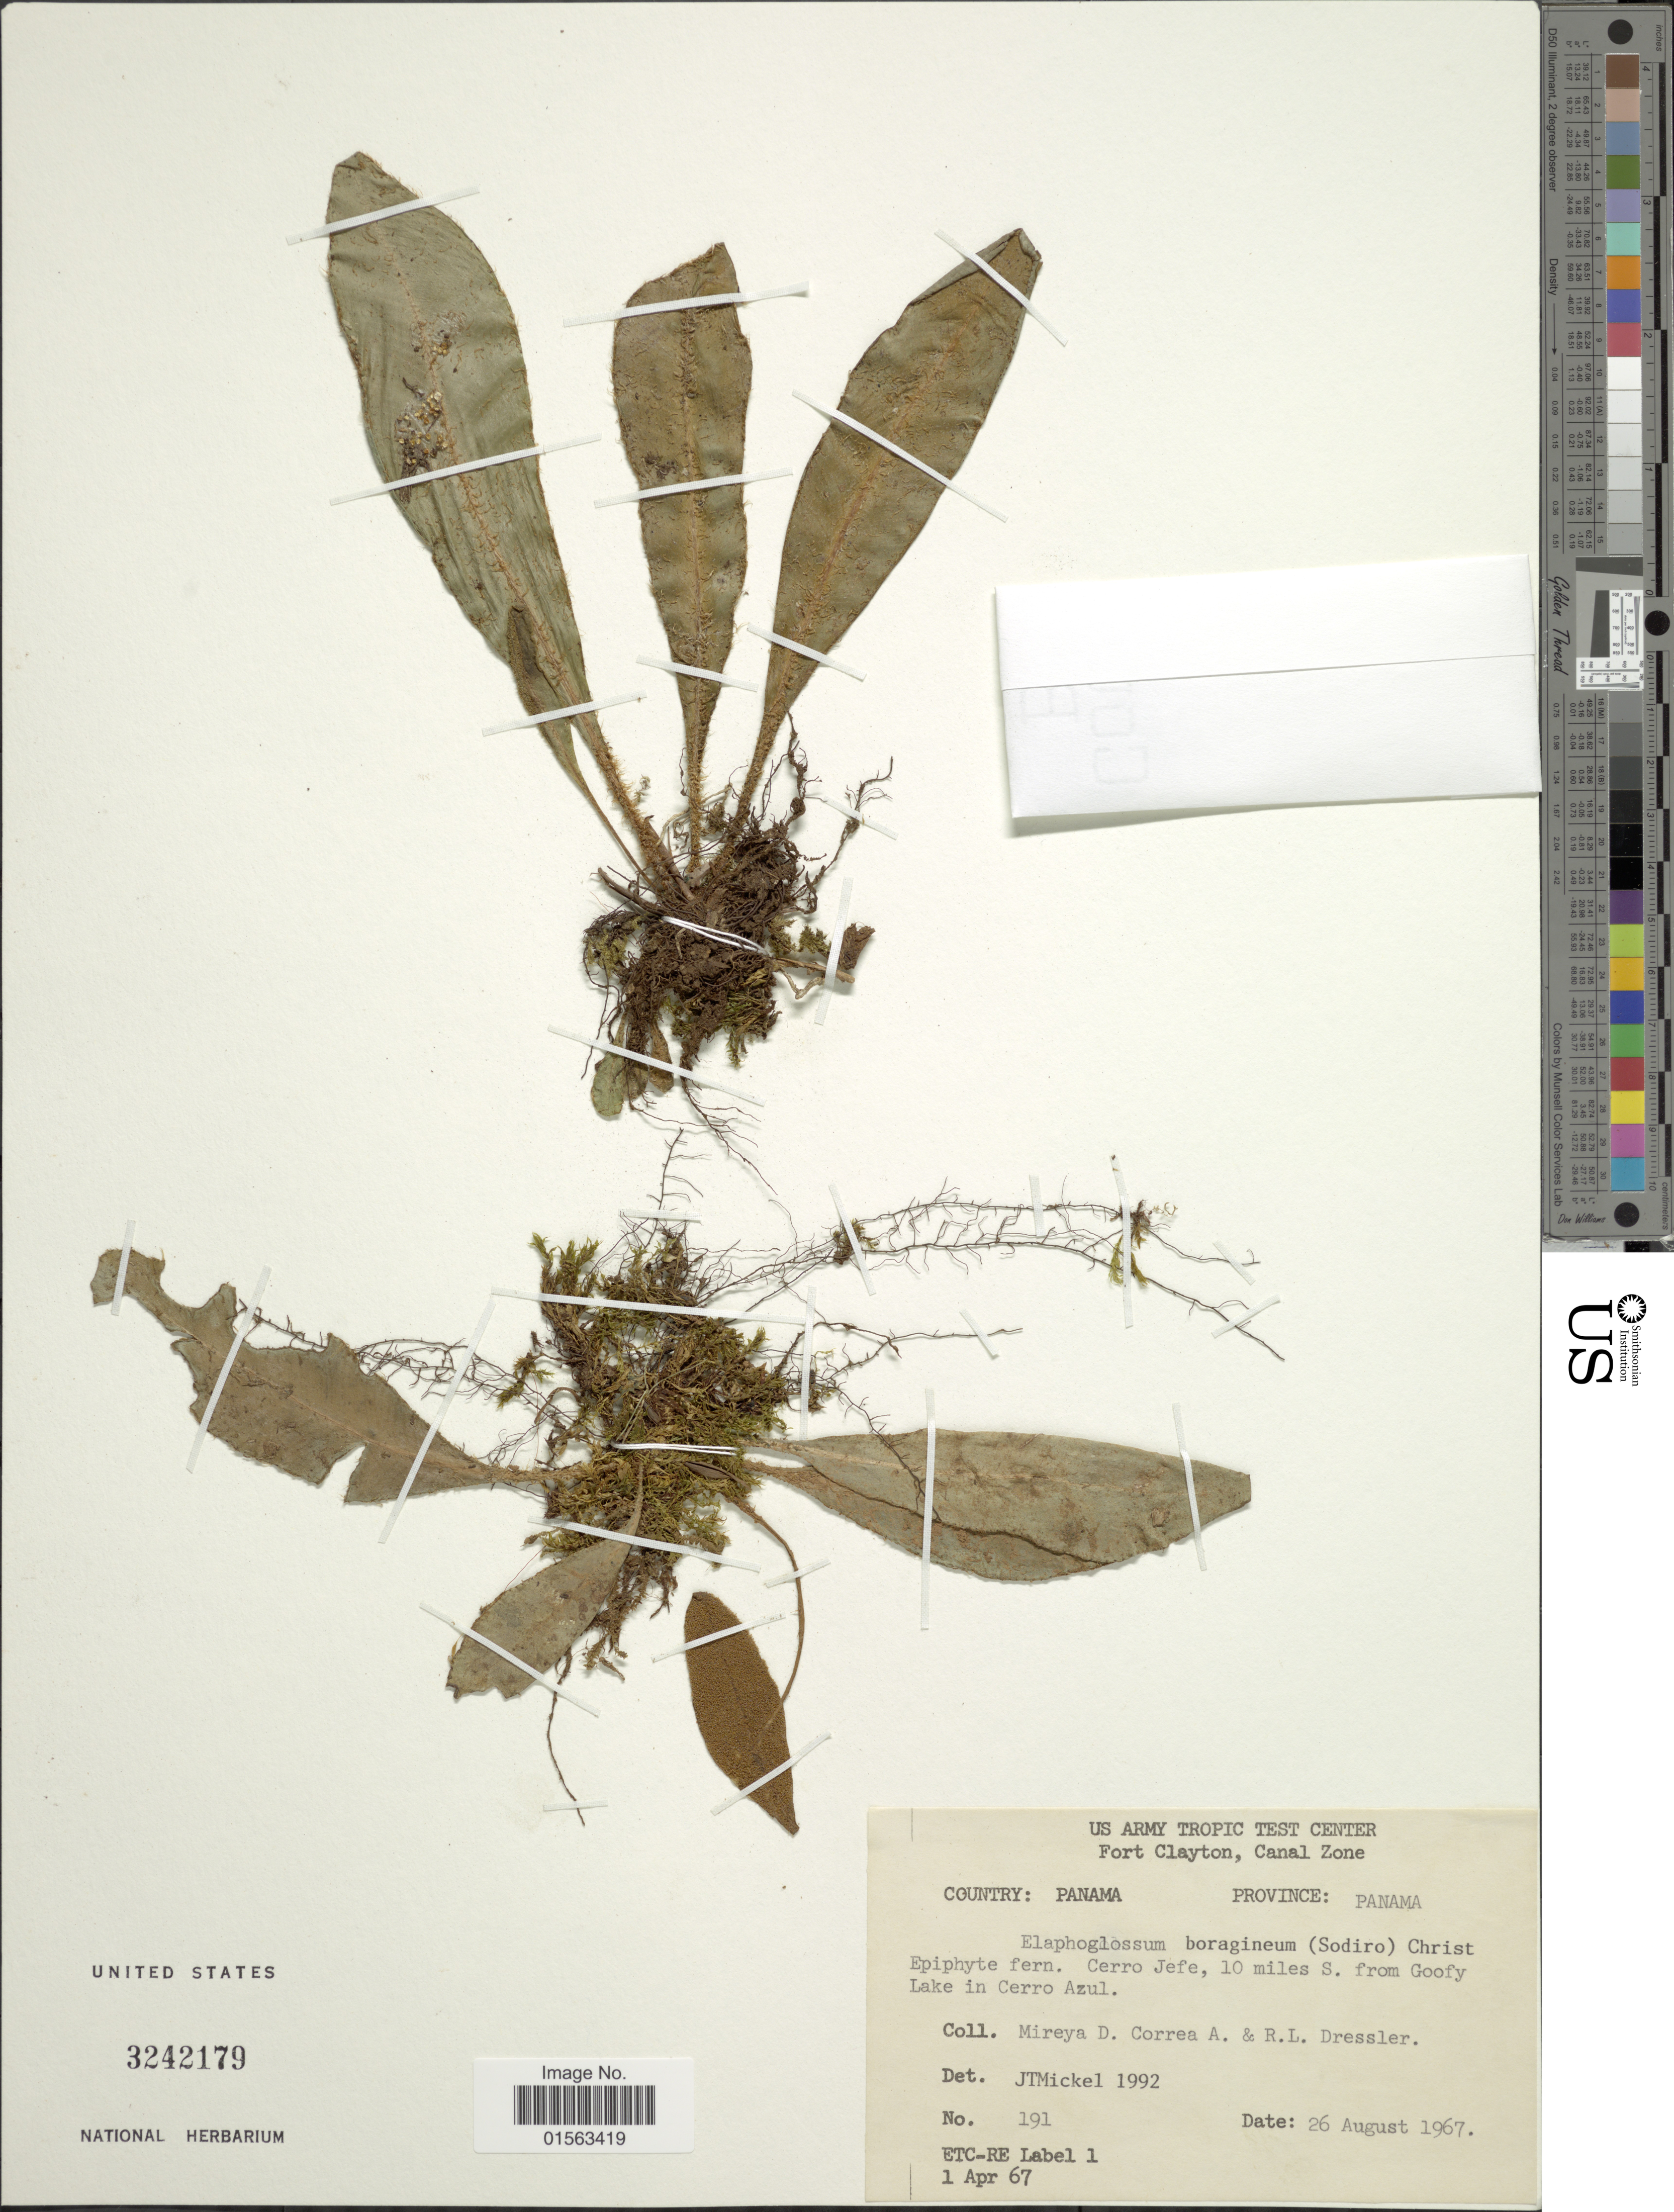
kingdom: Plantae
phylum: Tracheophyta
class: Polypodiopsida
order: Polypodiales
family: Dryopteridaceae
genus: Elaphoglossum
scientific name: Elaphoglossum boragineum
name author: (Sodiro) Christ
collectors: M. D. Corrêa-A. & R. Dressler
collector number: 191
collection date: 1967-08-26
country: Panama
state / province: Panamá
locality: Province Panama, Cerro Jefe, 10 miles S. from Goofy Lake in Cerro Azul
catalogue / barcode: US 3242179